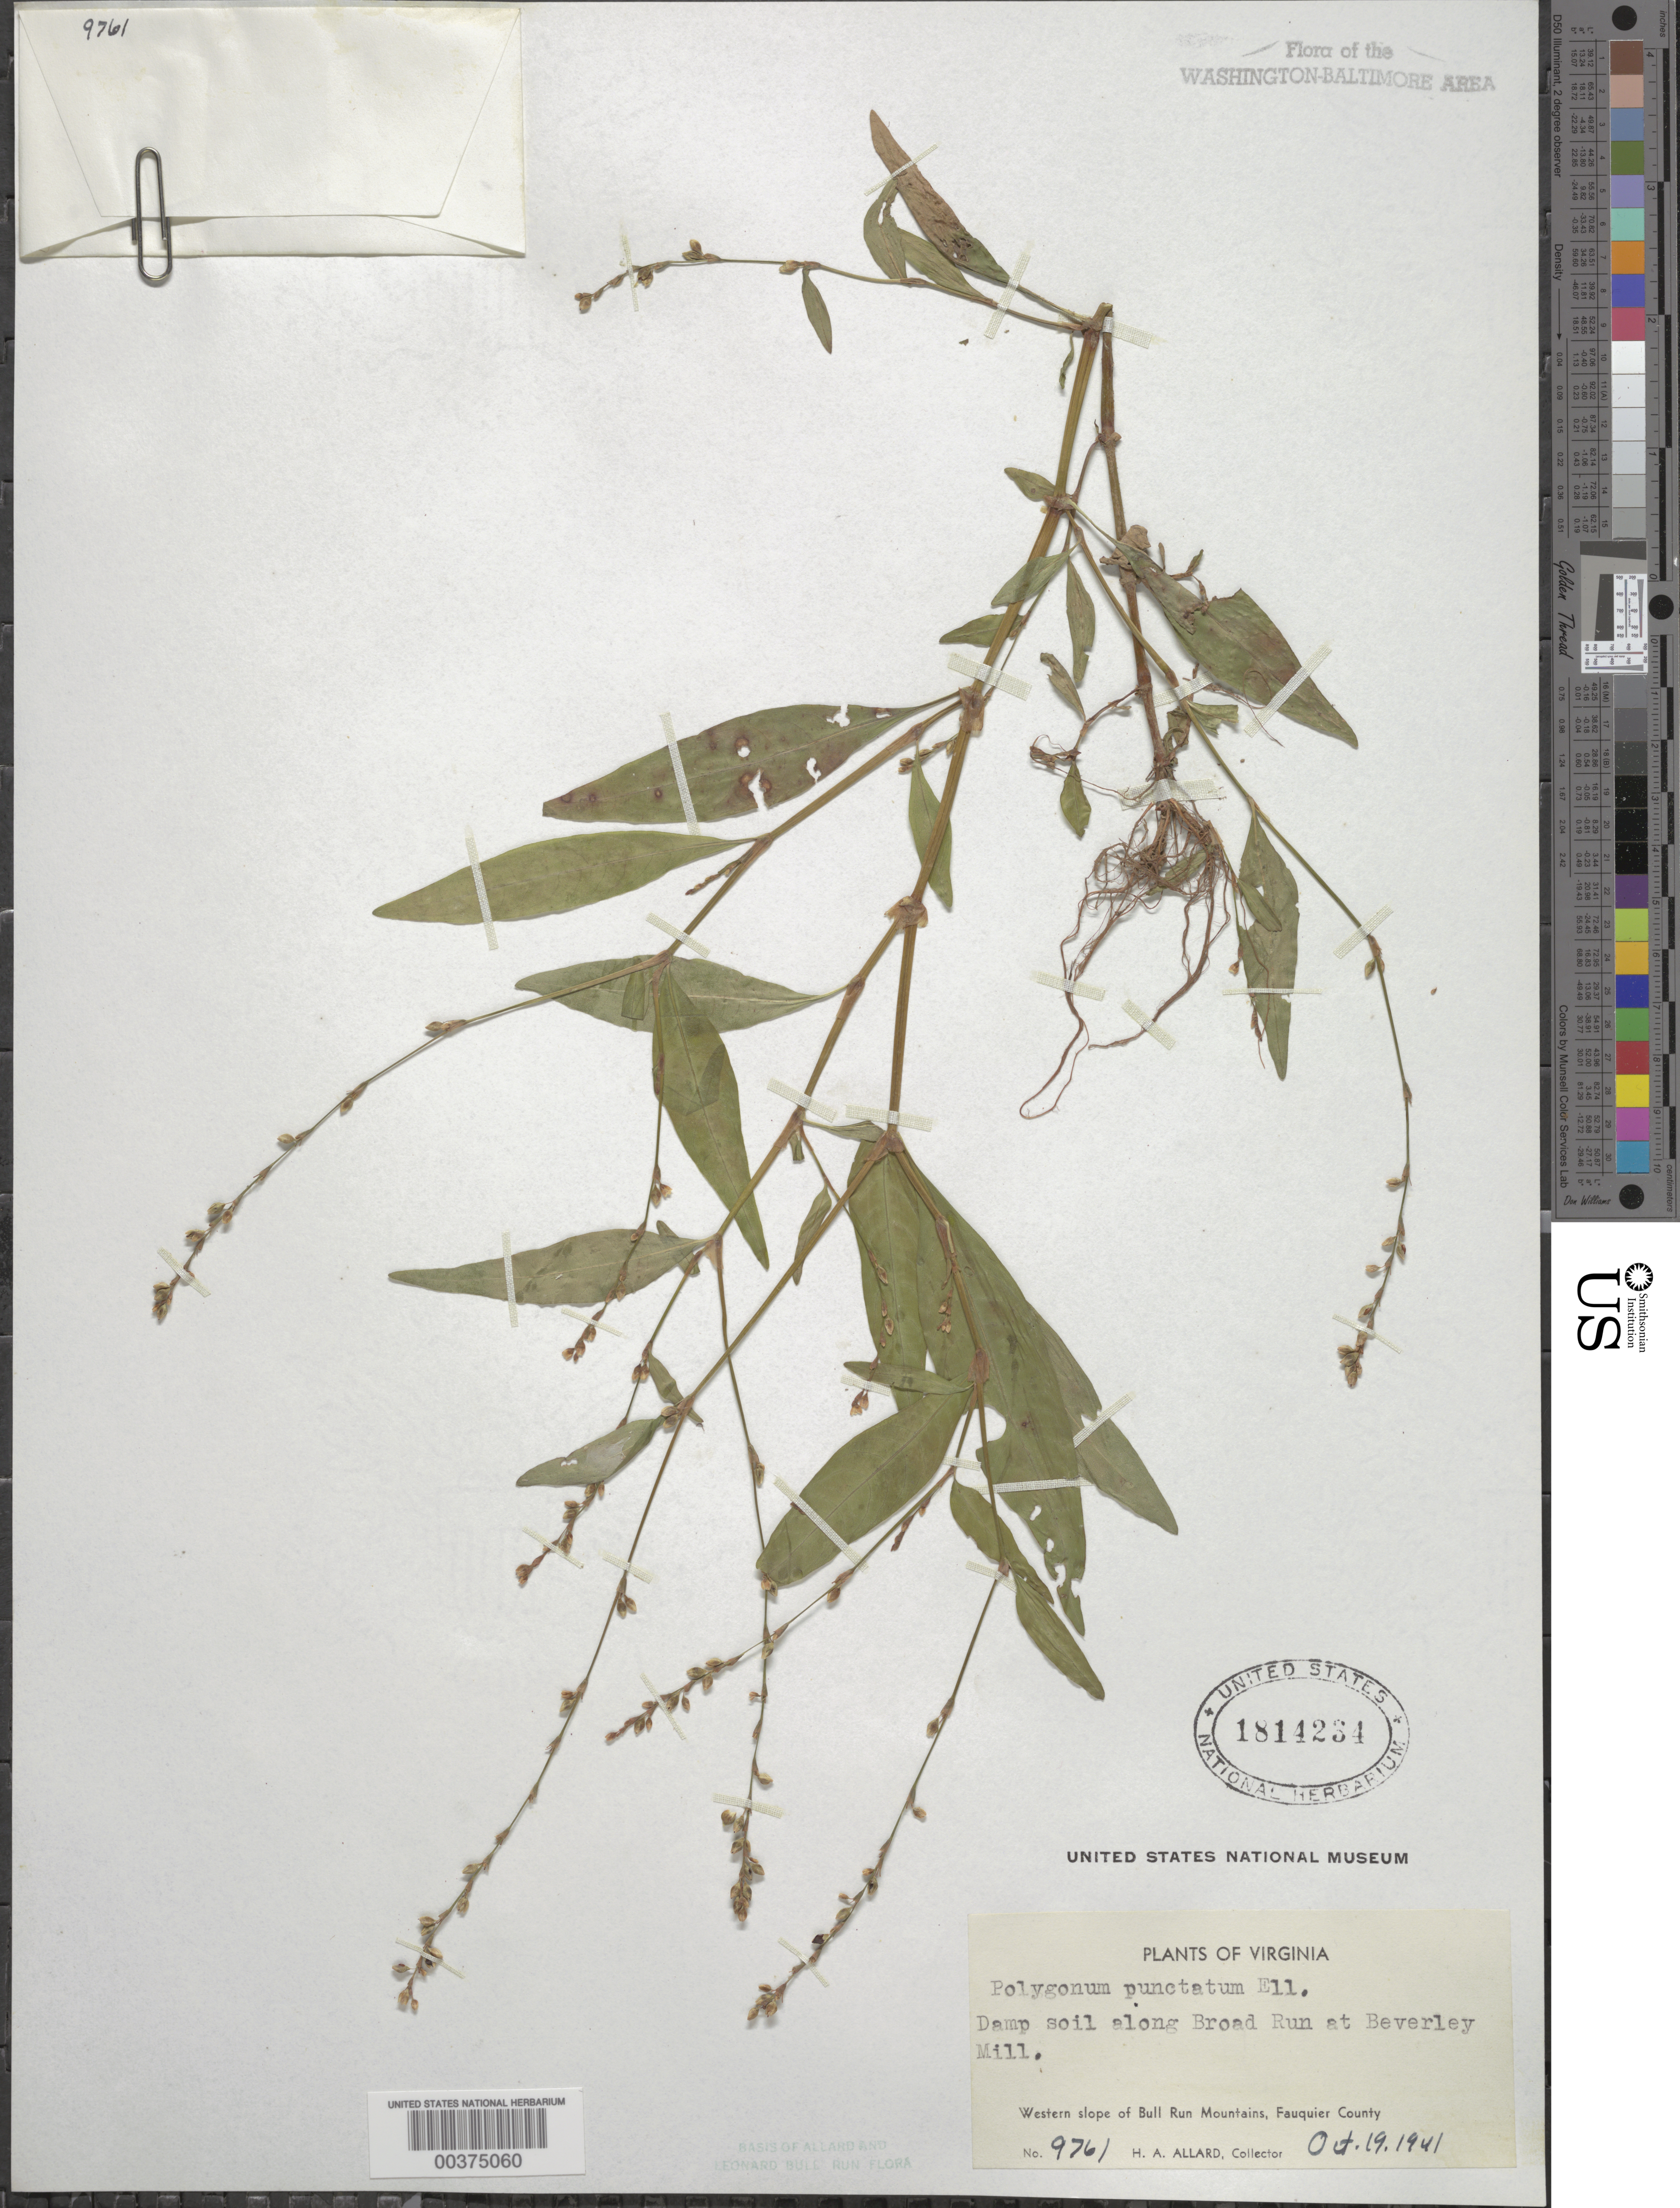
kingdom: Plantae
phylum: Tracheophyta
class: Magnoliopsida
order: Caryophyllales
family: Polygonaceae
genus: Persicaria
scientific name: Persicaria punctata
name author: (Elliott) Small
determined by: Atha, D. E.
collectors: H. A. Allard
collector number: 9761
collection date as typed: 19 Oct 1941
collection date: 1941-10-19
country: United States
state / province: Virginia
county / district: Fauquier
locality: Broad Run, Beverley Mill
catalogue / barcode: US 1814234